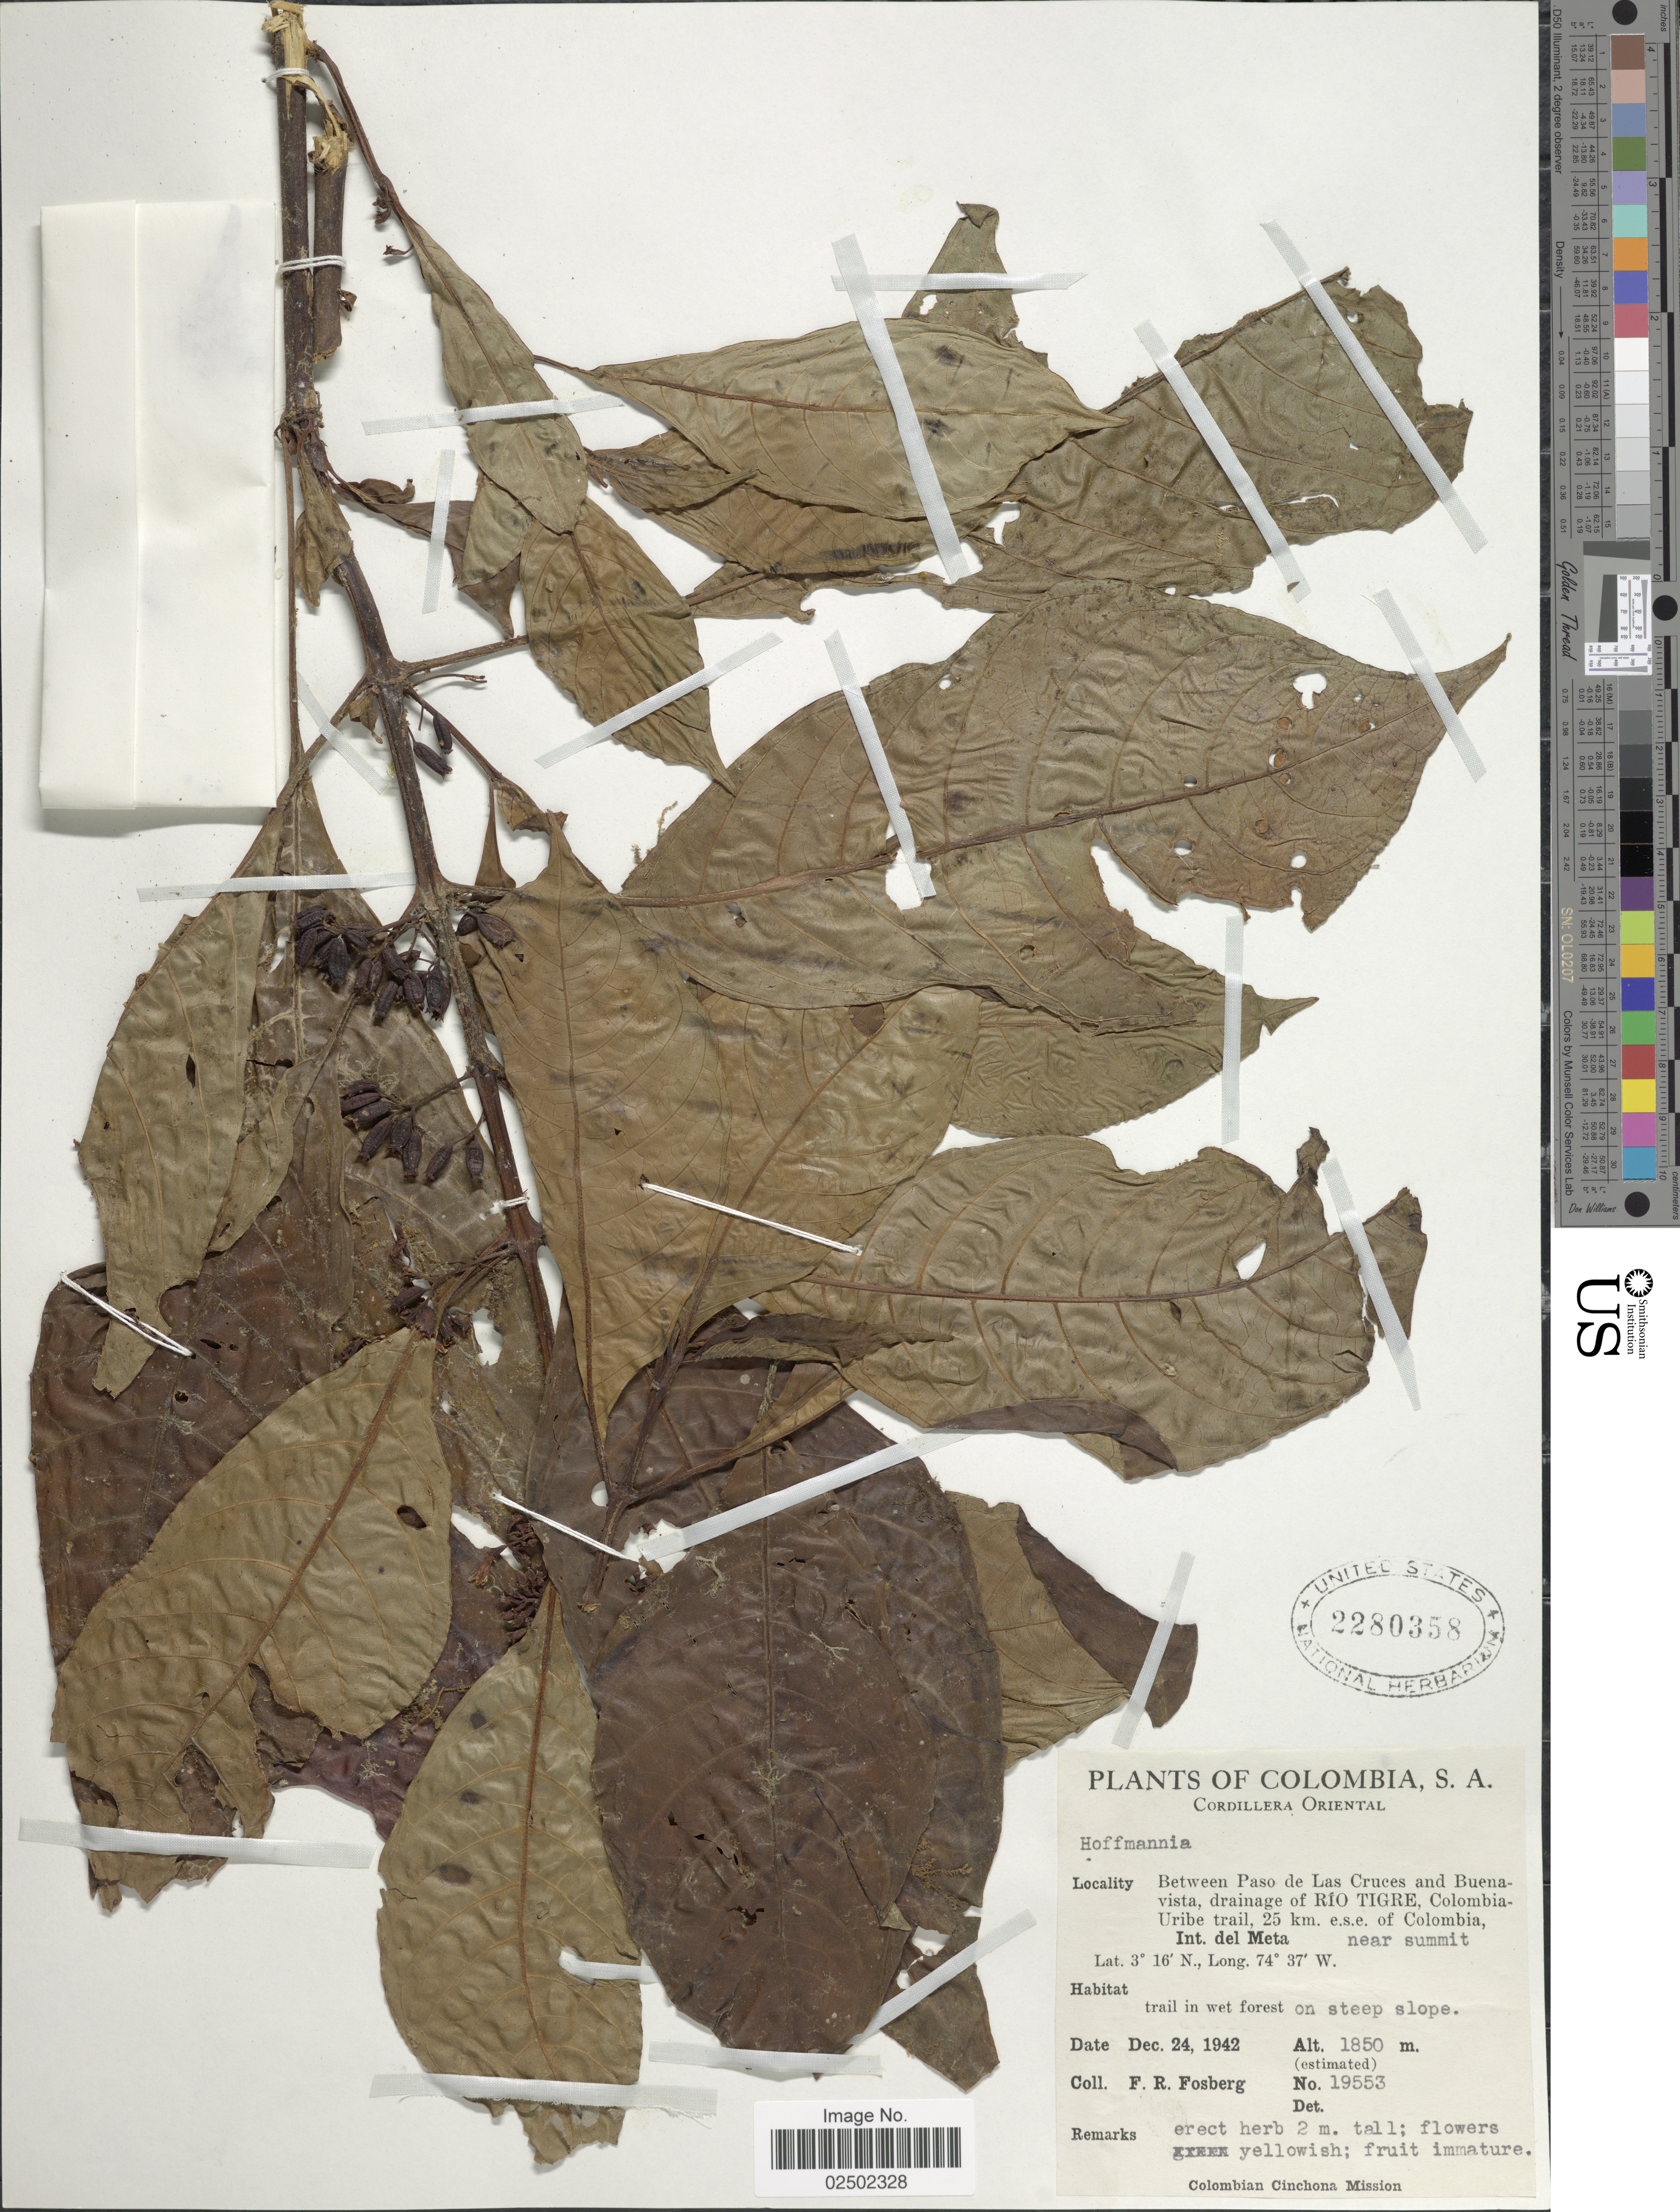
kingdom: Plantae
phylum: Tracheophyta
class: Magnoliopsida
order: Gentianales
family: Rubiaceae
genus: Hoffmannia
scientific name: Hoffmannia sp.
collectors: F. R. Fosberg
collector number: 19553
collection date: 1942-12-24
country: Colombia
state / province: Meta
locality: Cordillera Oriental, Between Paso de Las Cruces and Buenavista, drainage of Rio Tigre, Colombia Uribe trail, 25 km e.s.e. of Colombia, Int. del Meta, near summit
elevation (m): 1850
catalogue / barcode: US 2280358